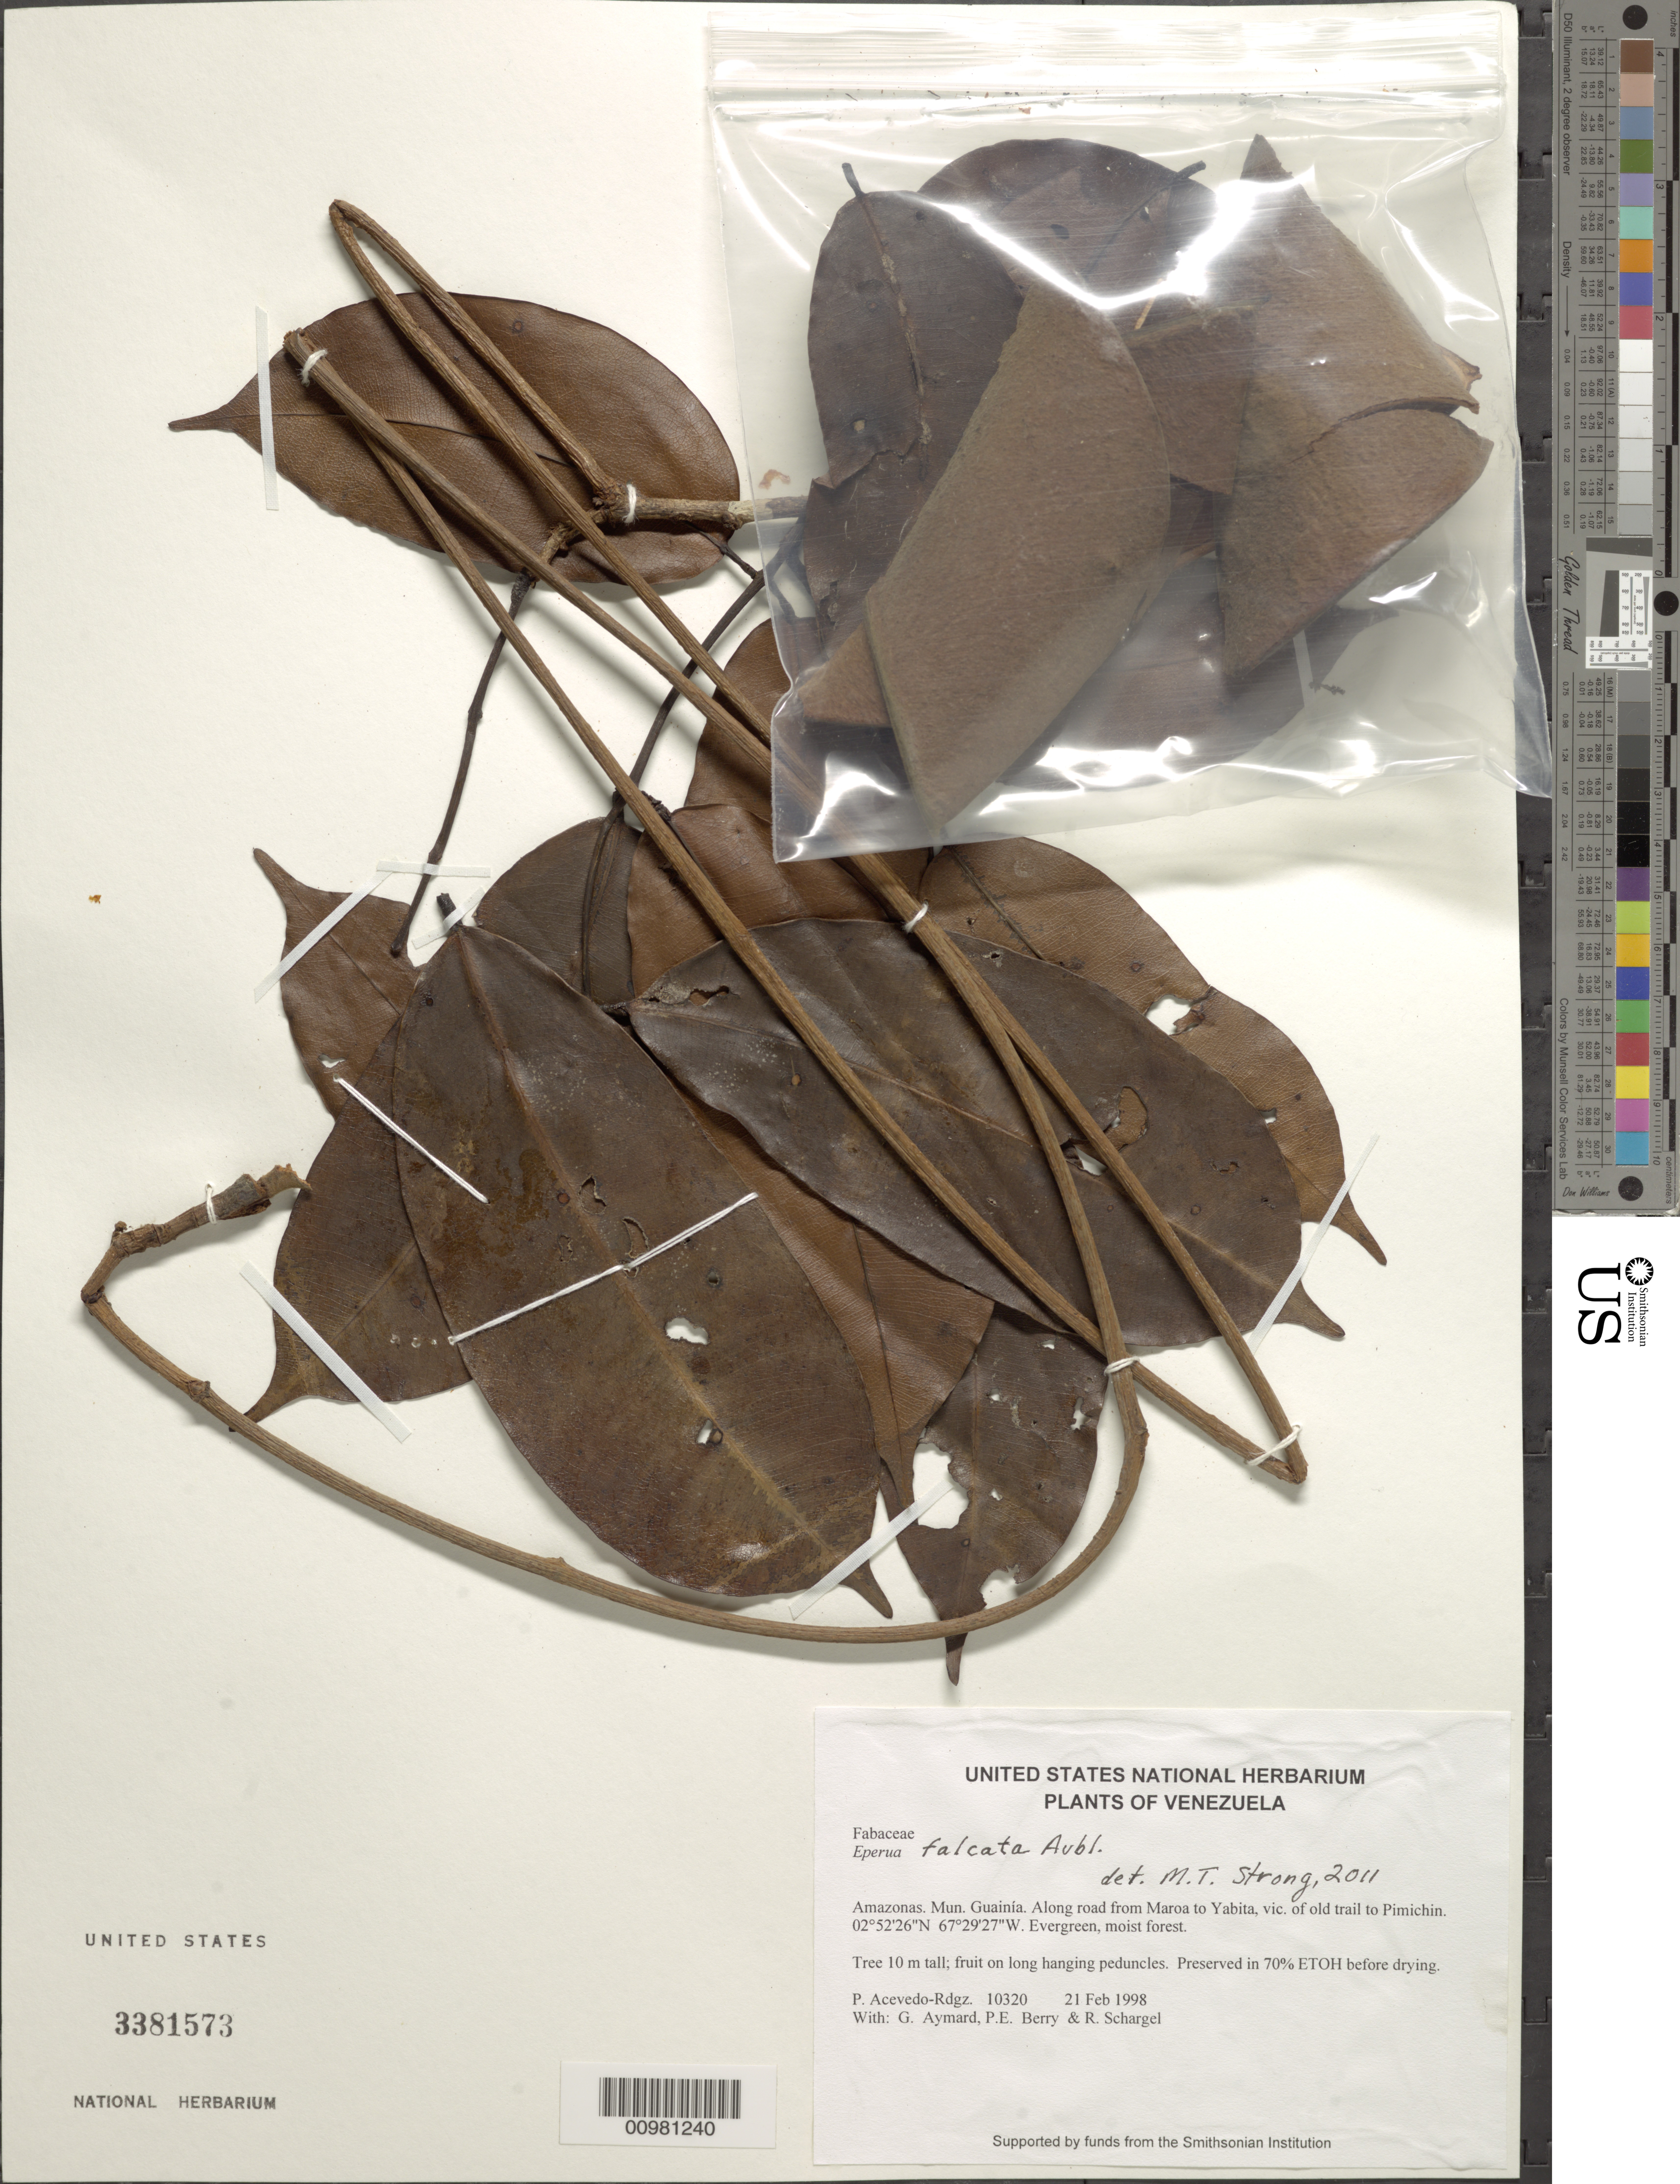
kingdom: Plantae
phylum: Tracheophyta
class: Magnoliopsida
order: Fabales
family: Fabaceae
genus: Eperua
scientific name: Eperua leucantha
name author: Benth.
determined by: Fortes, E. A.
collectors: P. Acevedo-Rodr., G. A. Aymard, P. E. Berry & R. Schargel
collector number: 10320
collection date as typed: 21 Feb 1998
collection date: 1998-02-21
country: Venezuela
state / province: Amazonas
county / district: Maroa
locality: Along road from Maroa to Yabita, vic. of old trail to Pimichin.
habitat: Evergreen, moist forest.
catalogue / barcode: US 3381573